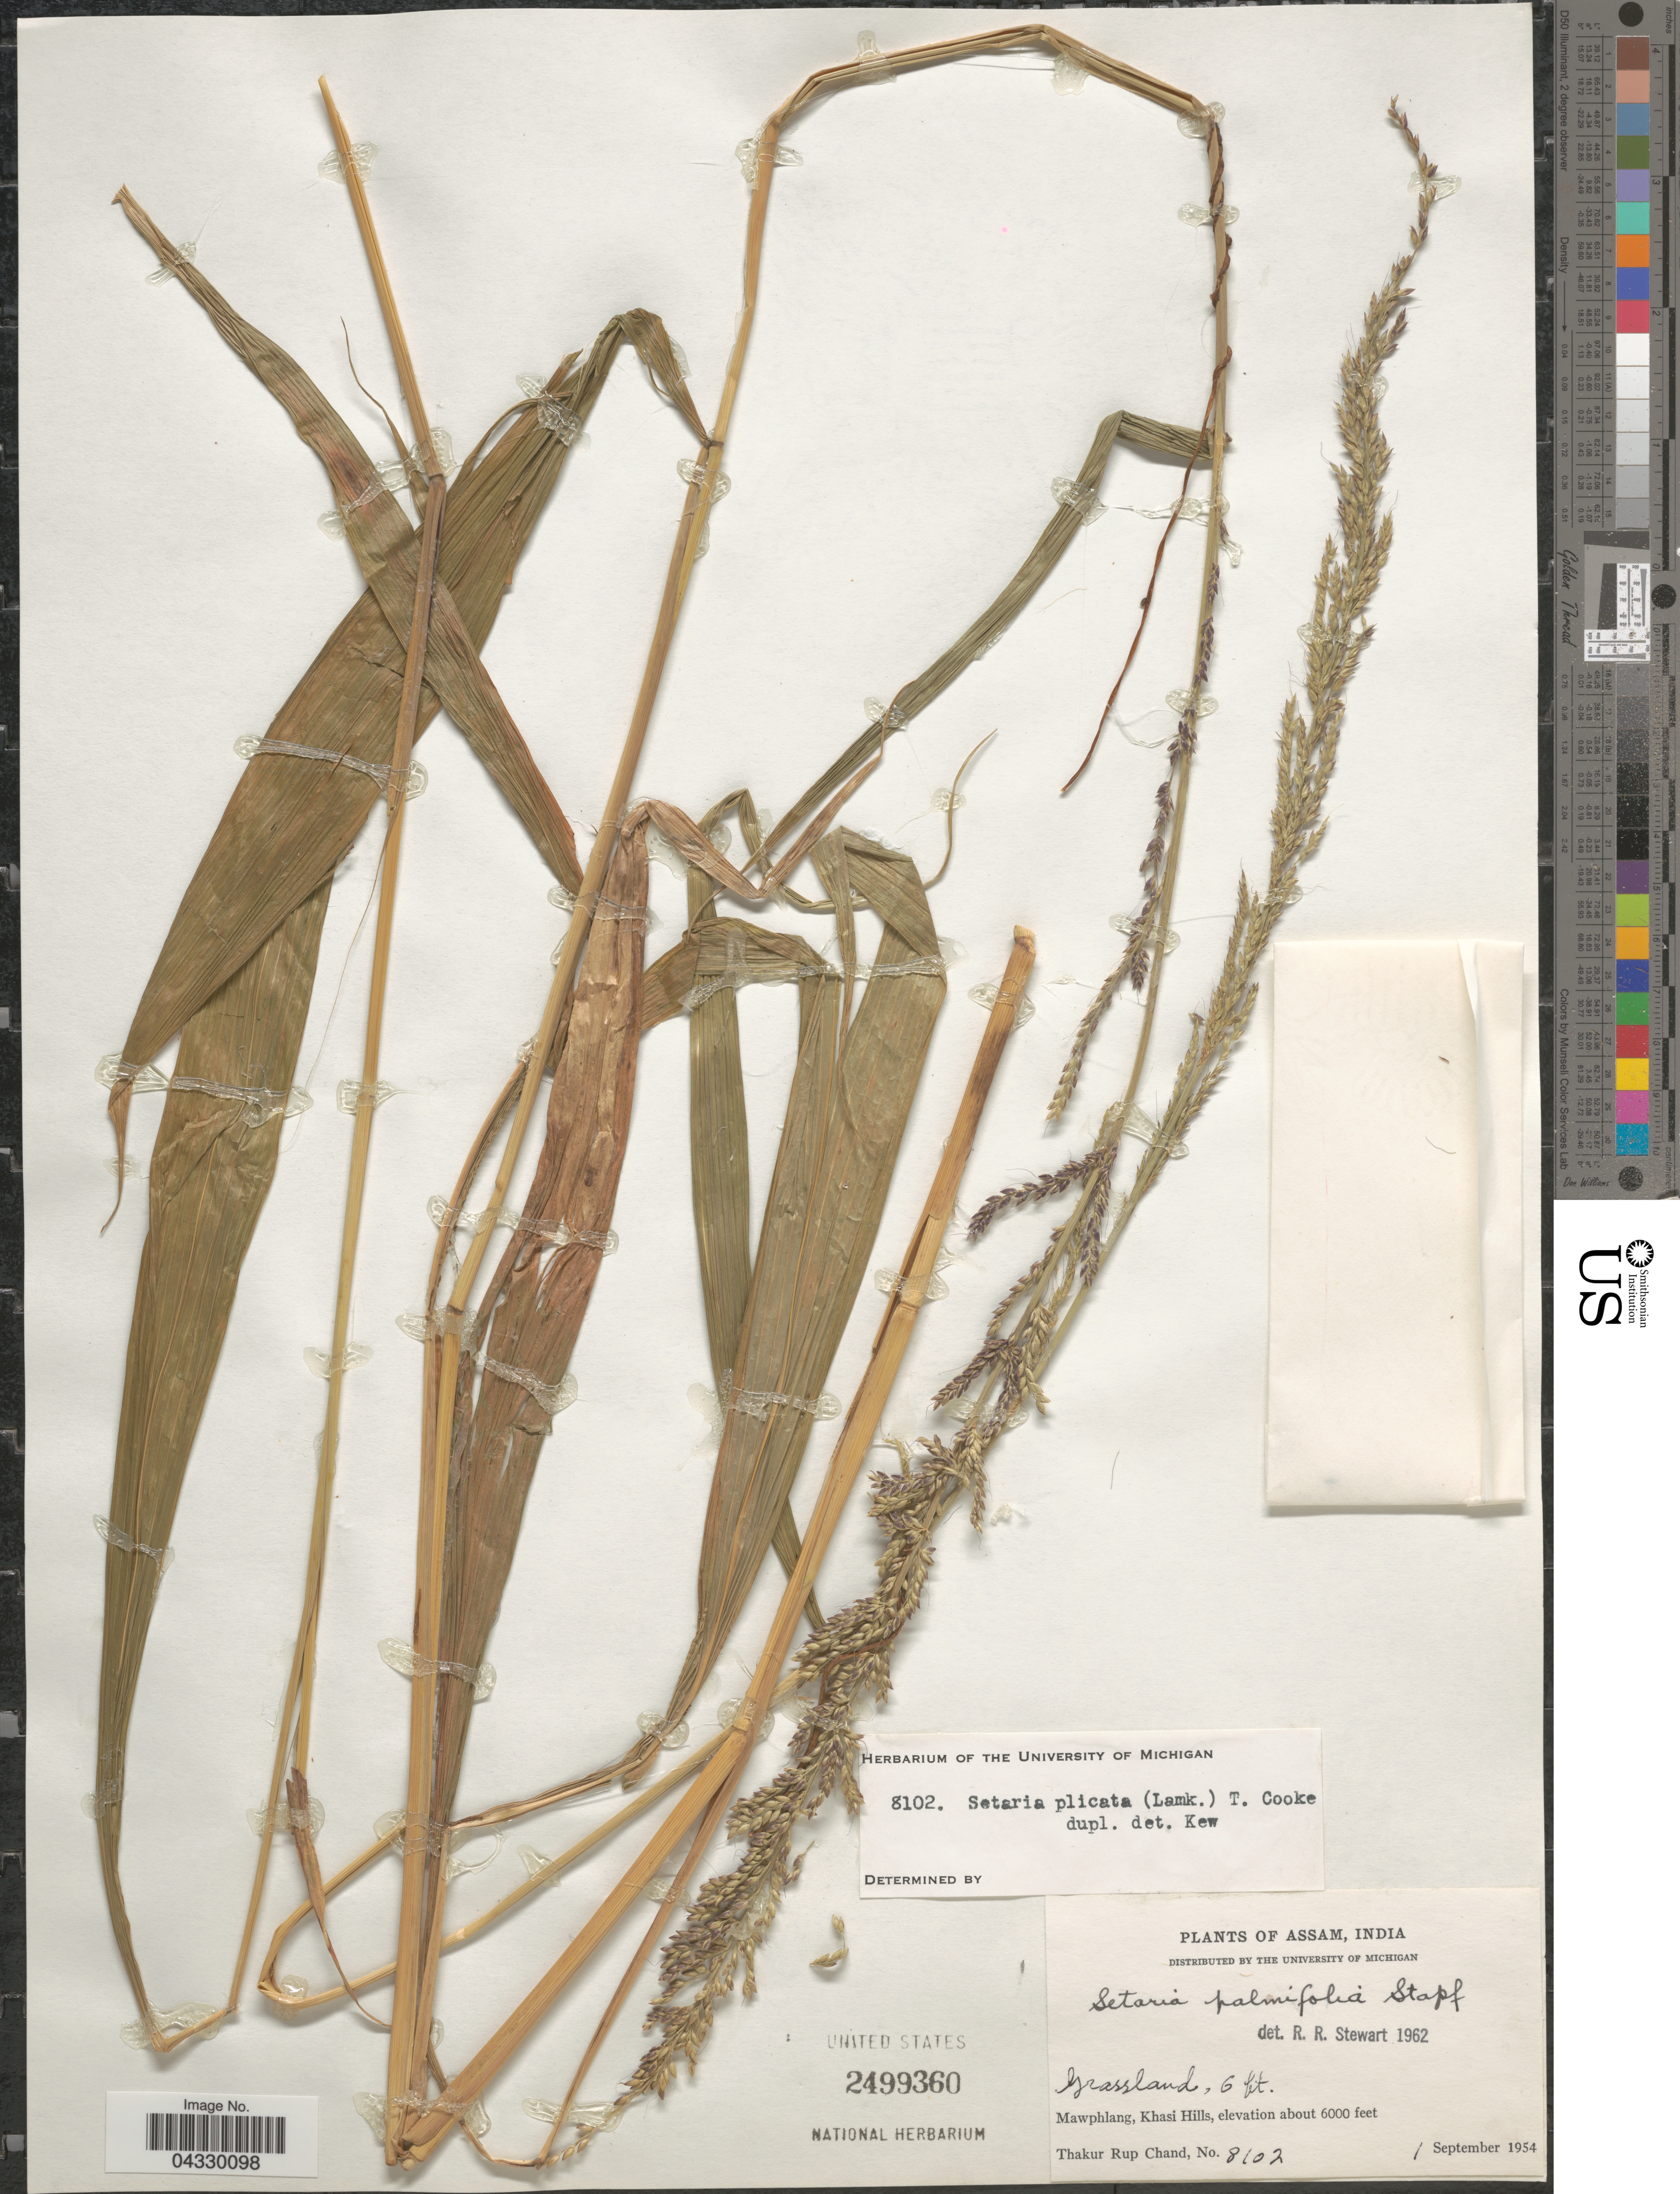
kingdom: Plantae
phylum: Tracheophyta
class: Liliopsida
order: Poales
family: Poaceae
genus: Setaria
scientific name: Setaria palmifolia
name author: (J. Koenig) Stapf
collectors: T. R. Chand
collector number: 8102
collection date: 1954-09-01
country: India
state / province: Meghalaya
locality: Mawphlang, Khasi Hills.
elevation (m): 1829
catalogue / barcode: US 2499360